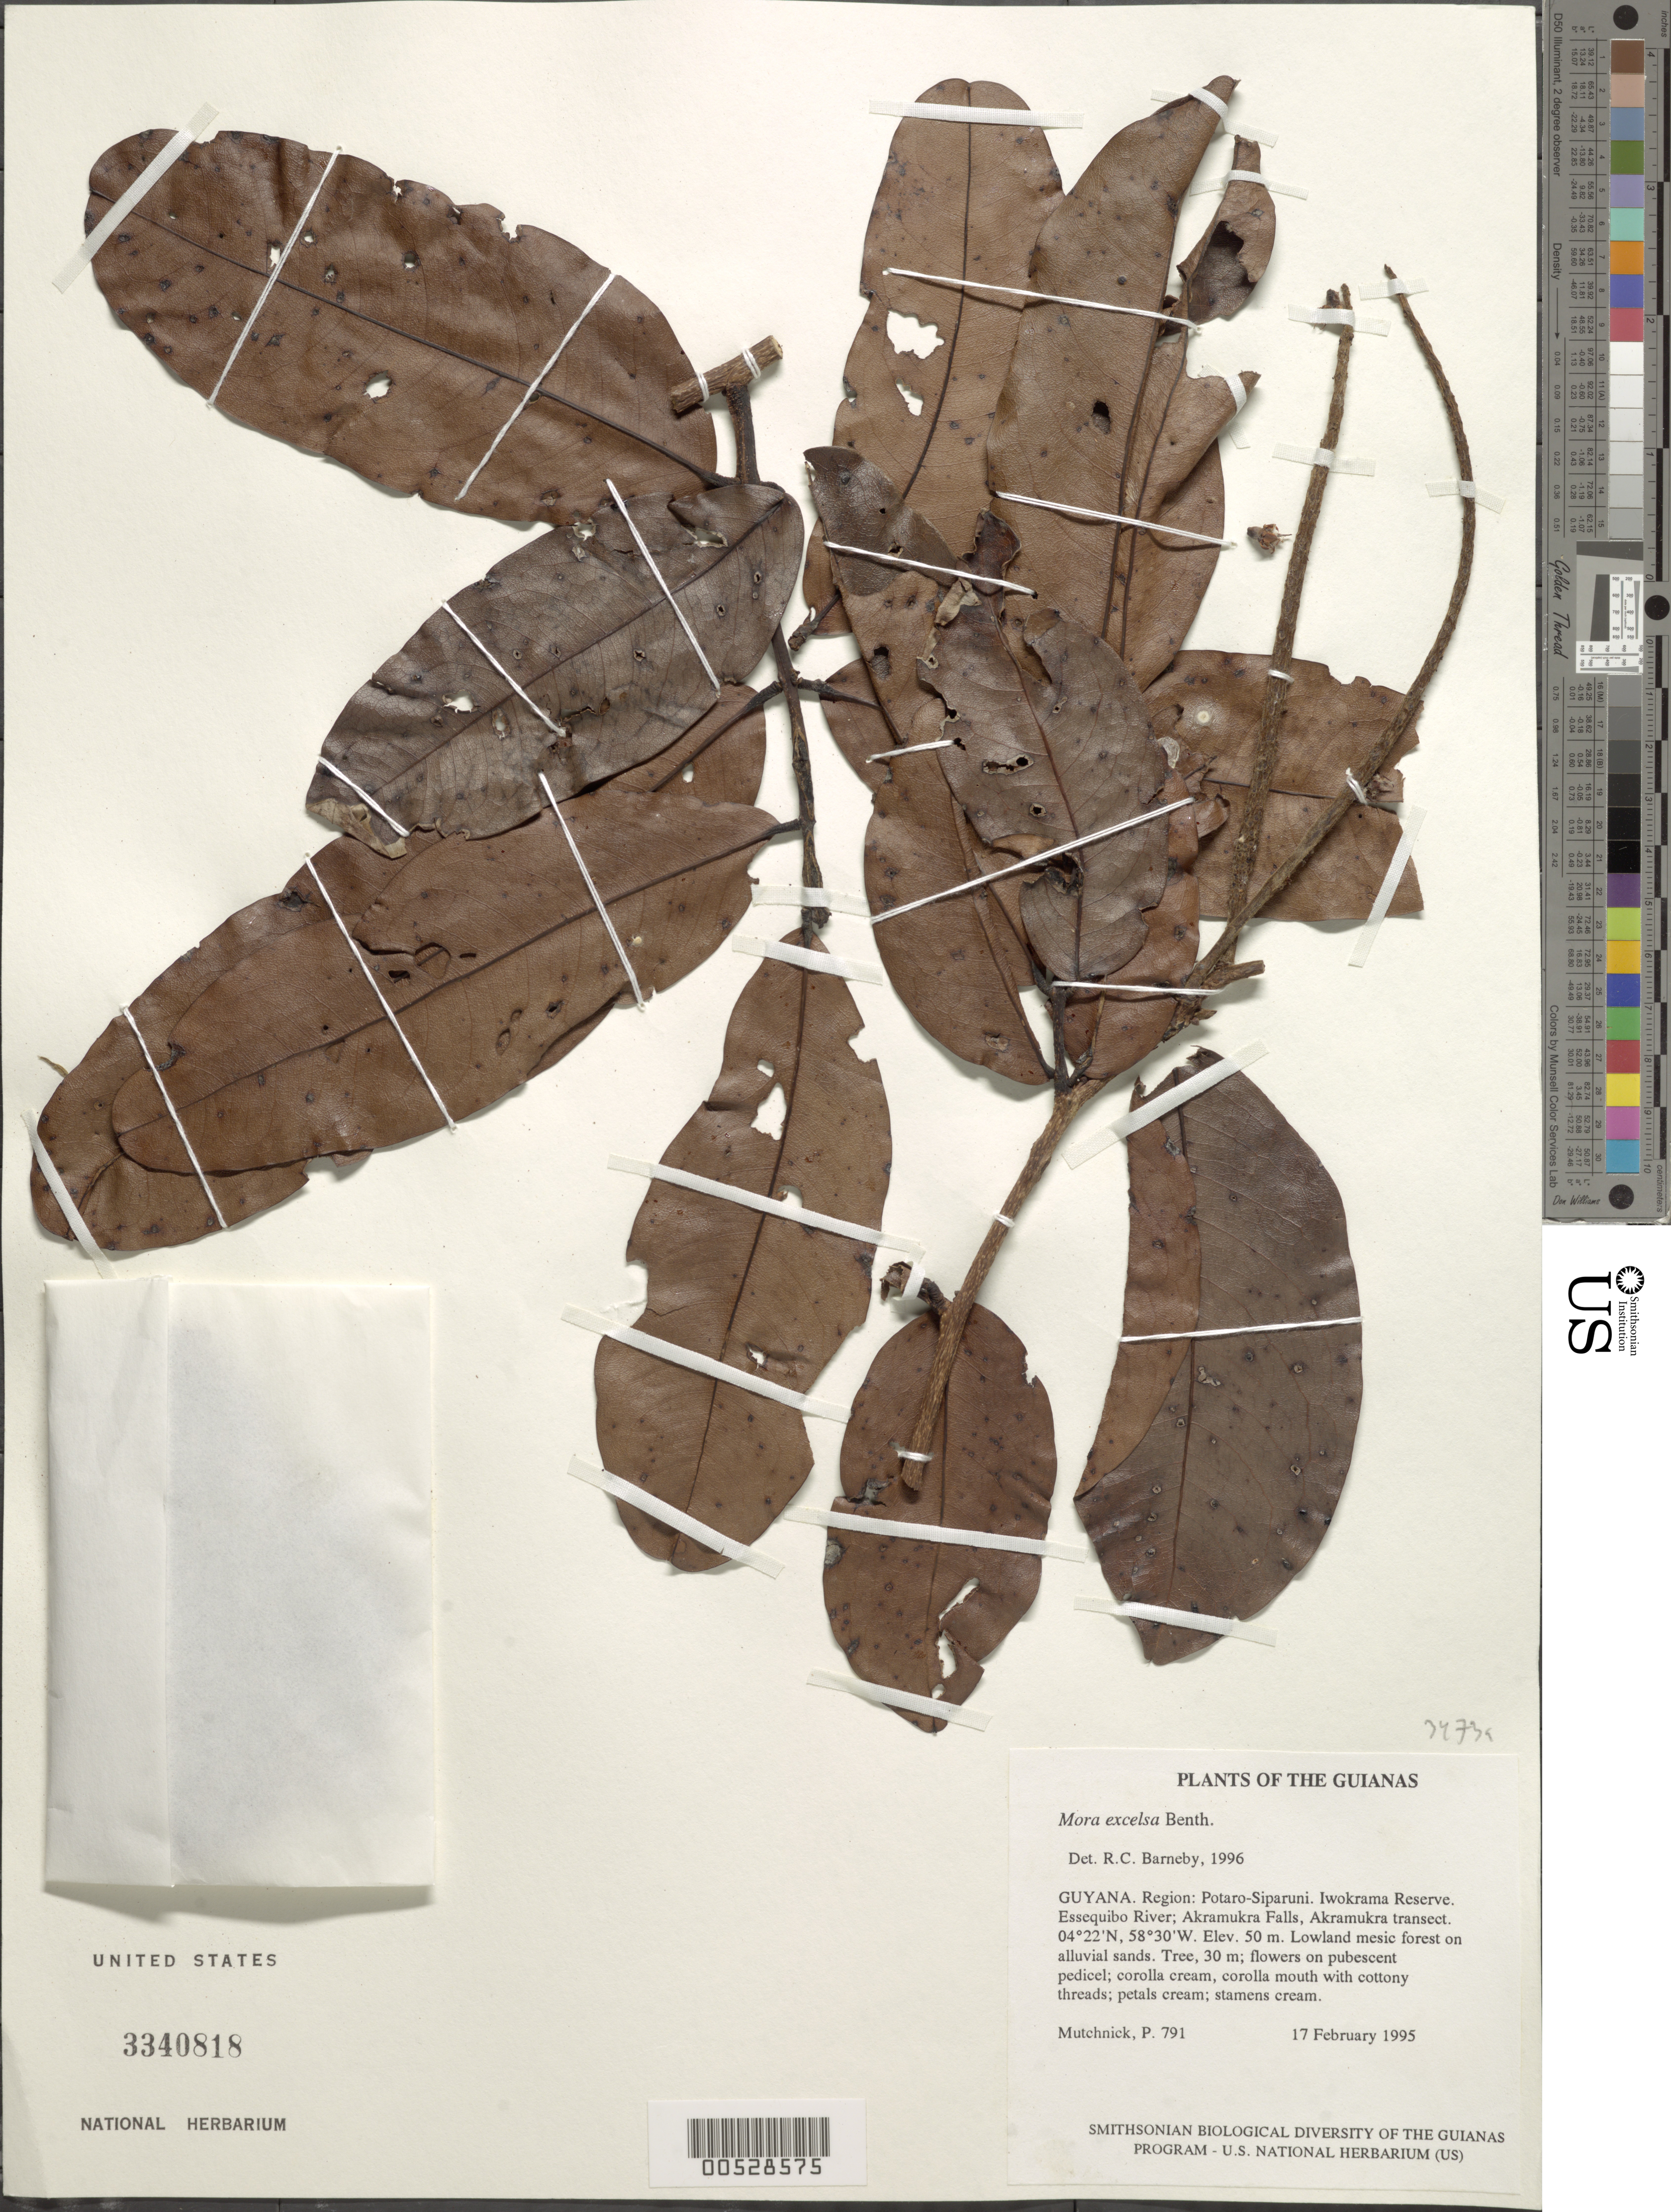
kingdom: Plantae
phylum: Tracheophyta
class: Magnoliopsida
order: Fabales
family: Fabaceae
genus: Mora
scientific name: Mora excelsa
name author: Benth.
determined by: Barneby, Rupert C., (NY)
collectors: P. Mutchnick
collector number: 791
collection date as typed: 17 February 1995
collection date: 1995-02-17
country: Guyana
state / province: Potaro-Siparuni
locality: Iwokrama Reserve. Essequibo River; Akramukra Falls, Akramukra transect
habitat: Lowland mesic forest on alluvial sands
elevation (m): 50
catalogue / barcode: US 3340818